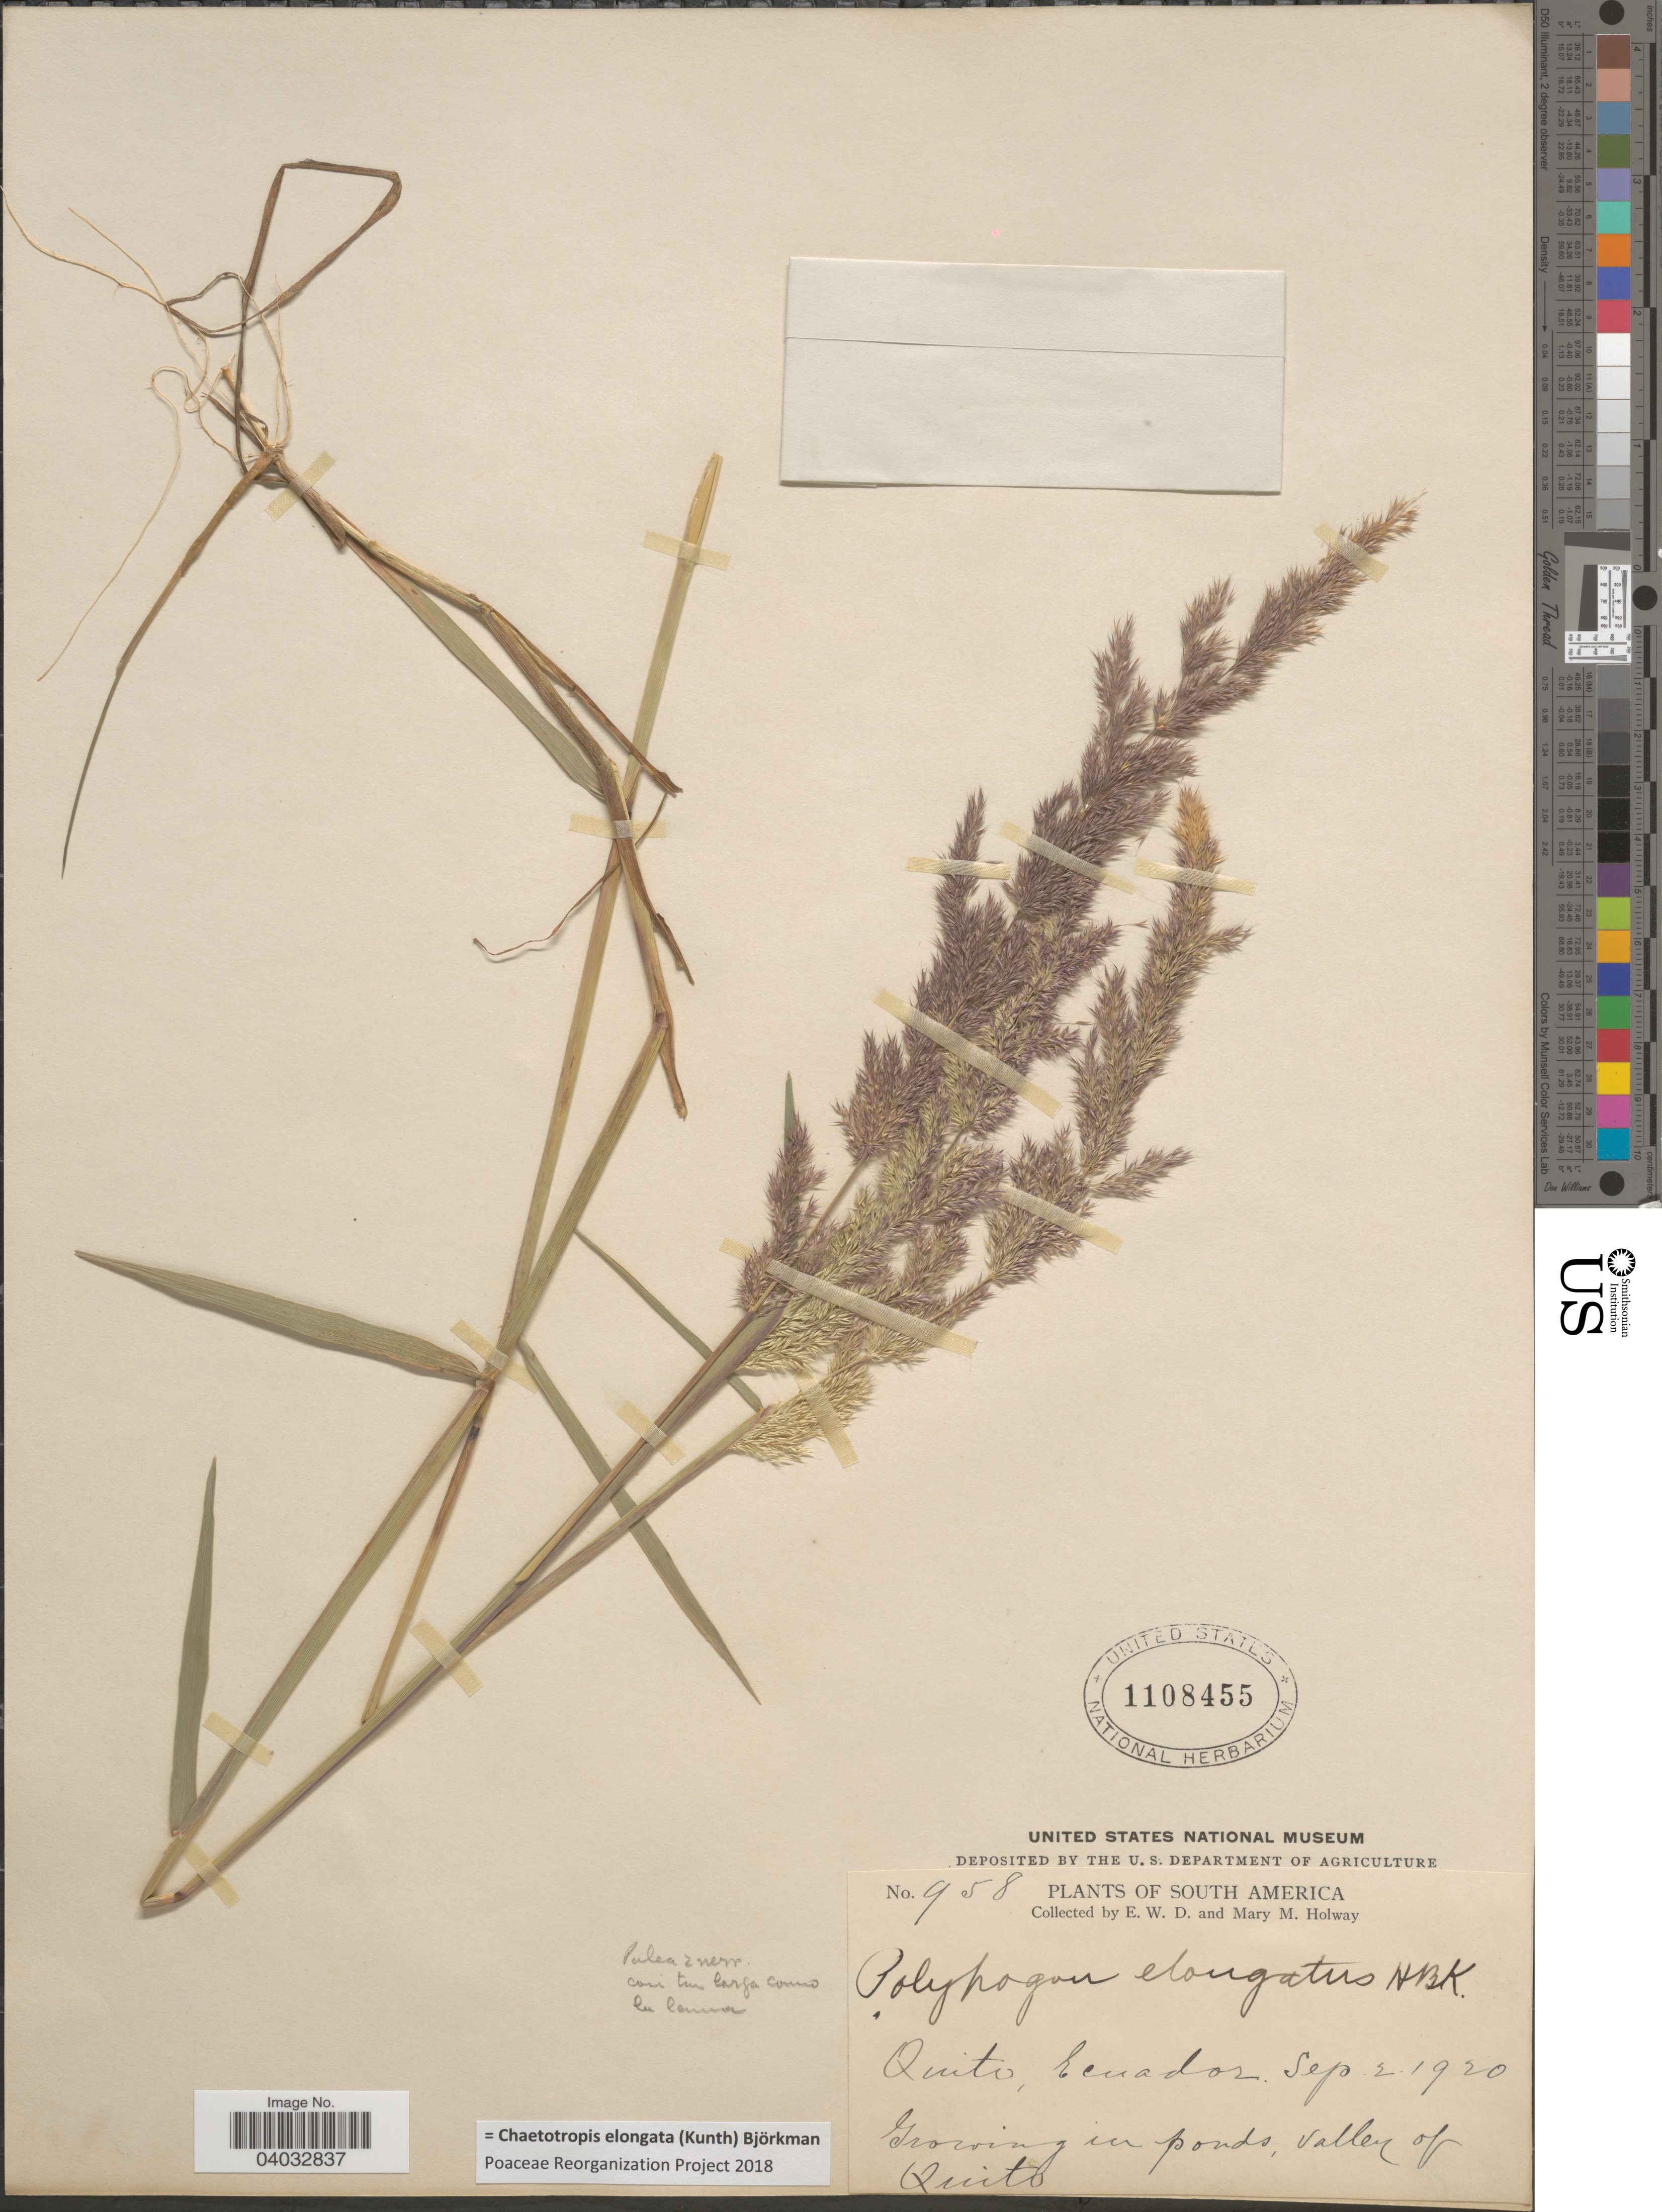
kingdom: Plantae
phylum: Tracheophyta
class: Liliopsida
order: Poales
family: Poaceae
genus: Chaetotropis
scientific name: Chaetotropis elongata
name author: (Kunth) Björkman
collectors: E. W. D. Holway & M. M. Holway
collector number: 958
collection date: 1920-09-02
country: Ecuador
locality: Quito. Growing in ponds, valley of Quito.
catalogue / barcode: US 1108455